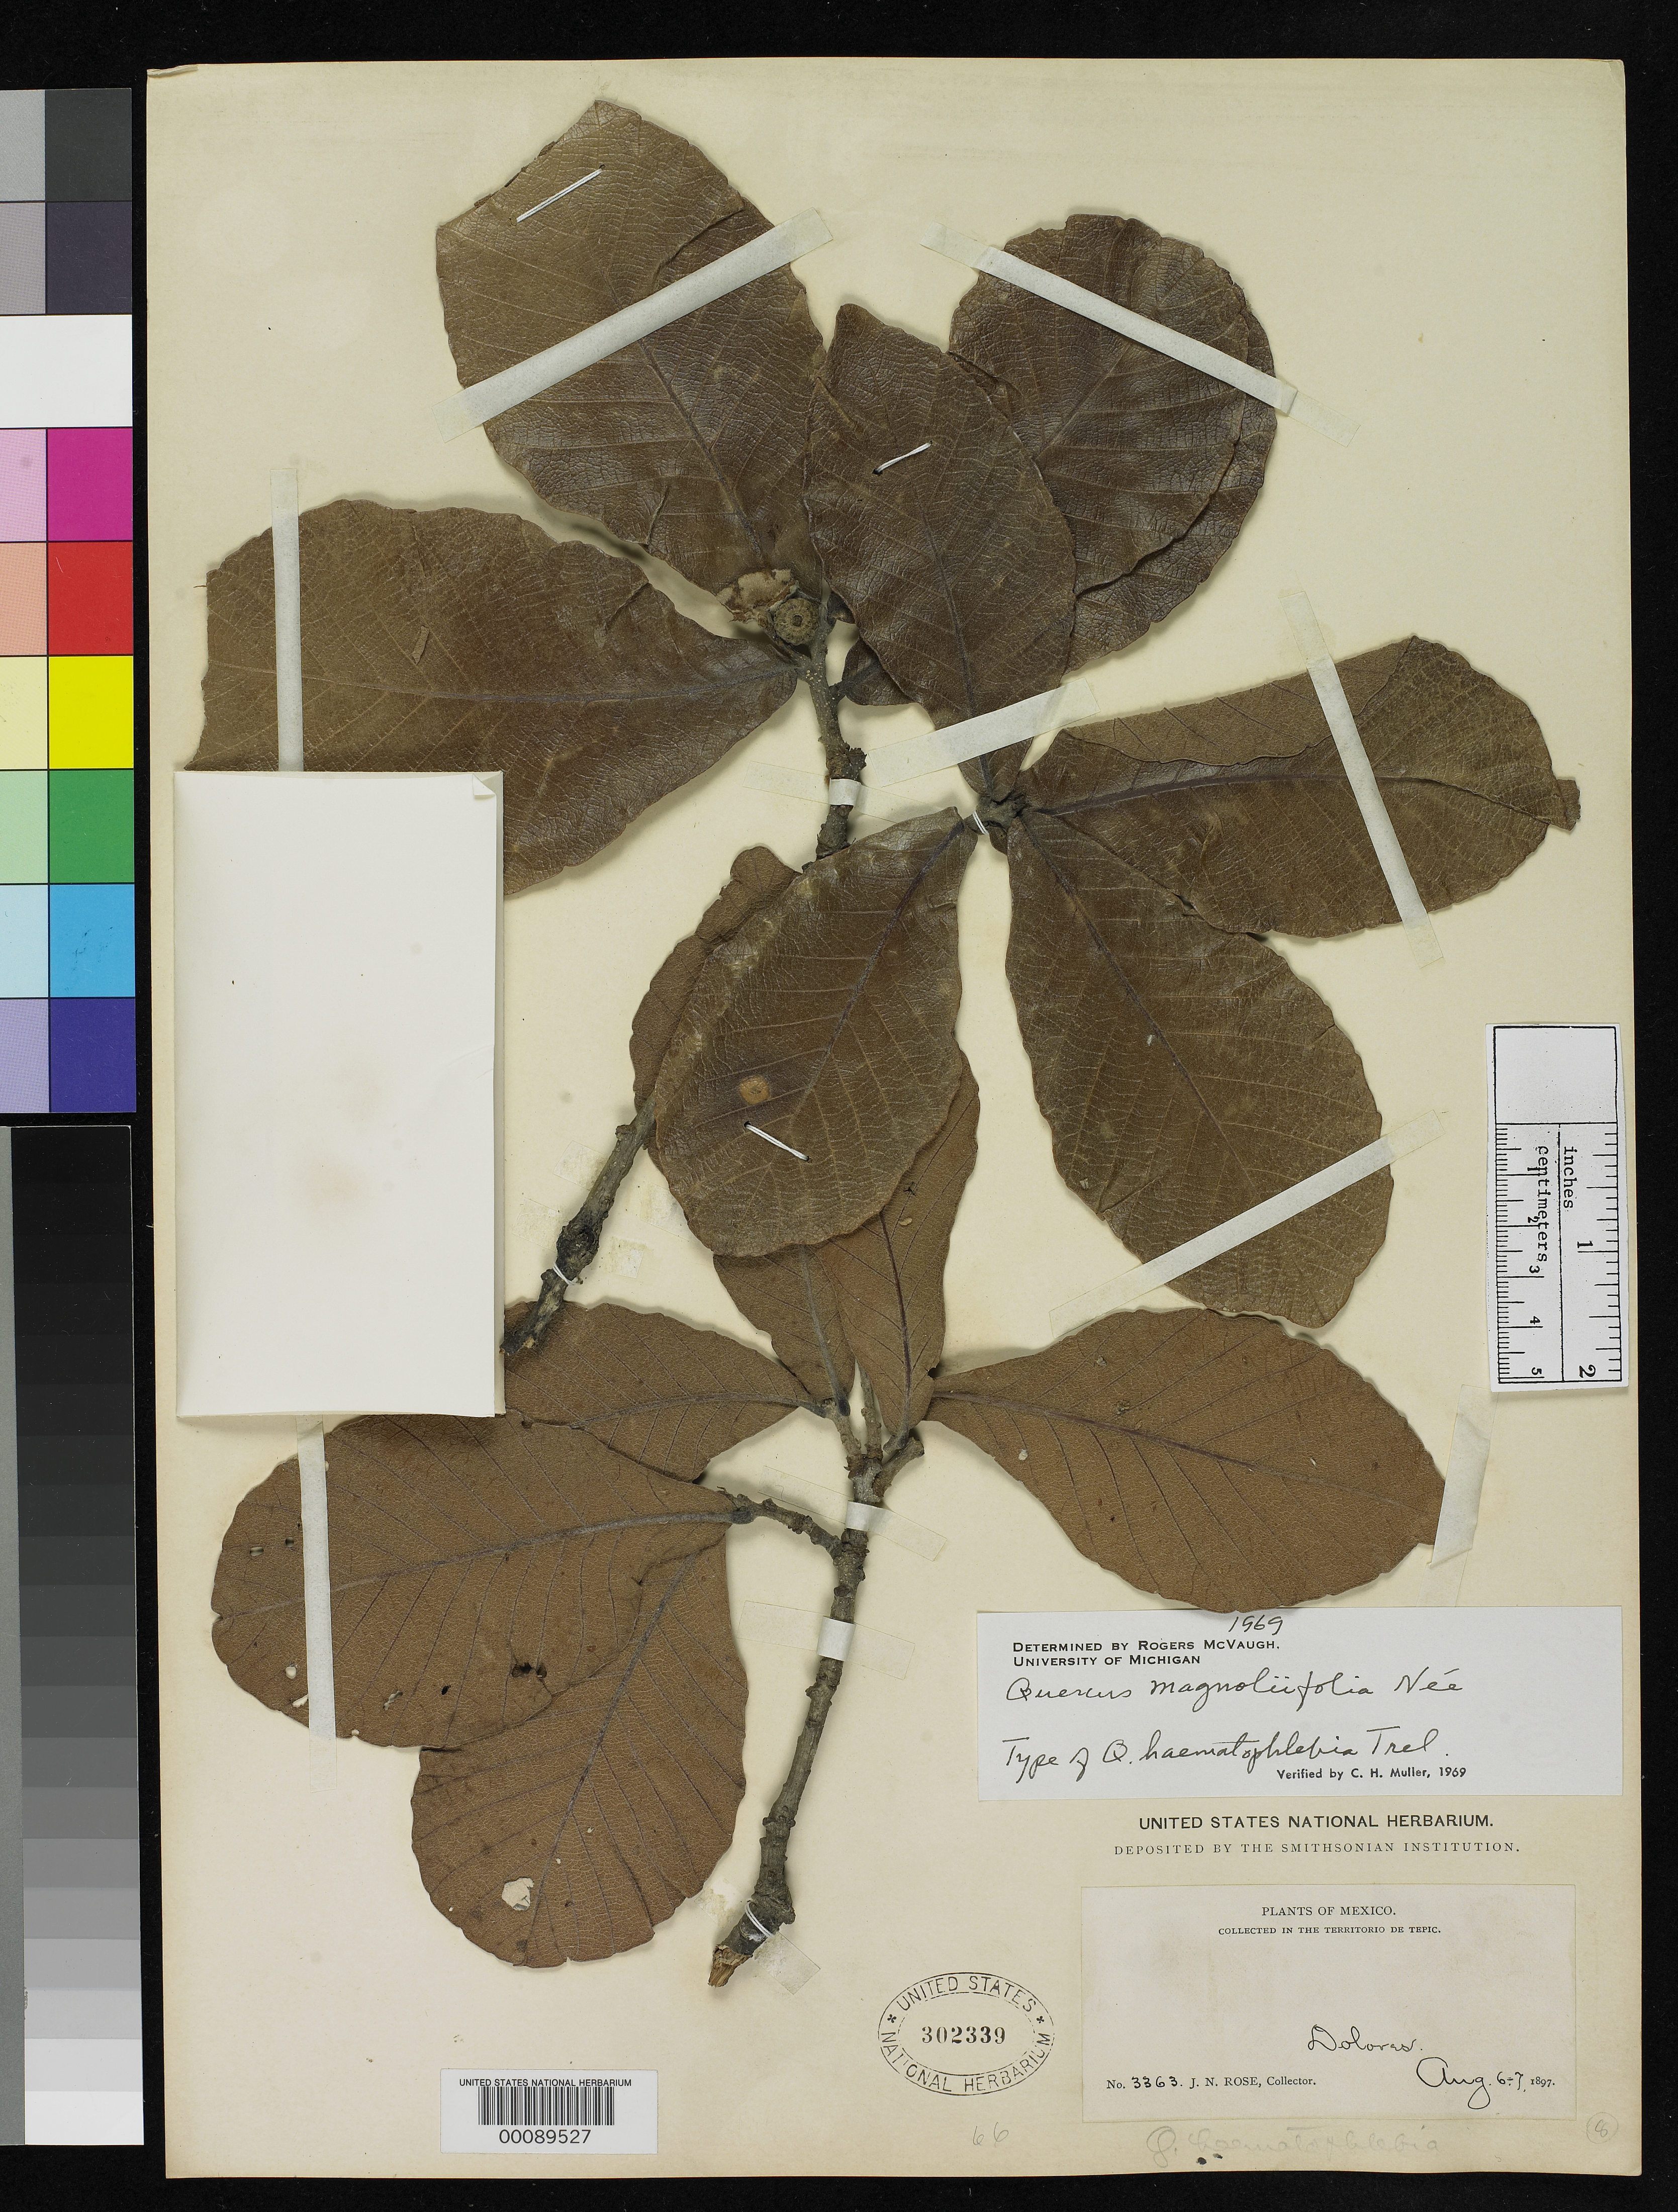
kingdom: Plantae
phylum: Tracheophyta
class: Magnoliopsida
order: Fagales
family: Fagaceae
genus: Quercus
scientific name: Quercus haematophlebia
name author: Trel.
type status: Holotype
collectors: J. N. Rose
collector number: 3363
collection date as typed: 06 Aug 1897 to 07 Aug 1897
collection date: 1897-08-06/1897-08-07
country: Mexico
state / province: Nayarit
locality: Dolores, Tepic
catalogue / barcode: US 302339